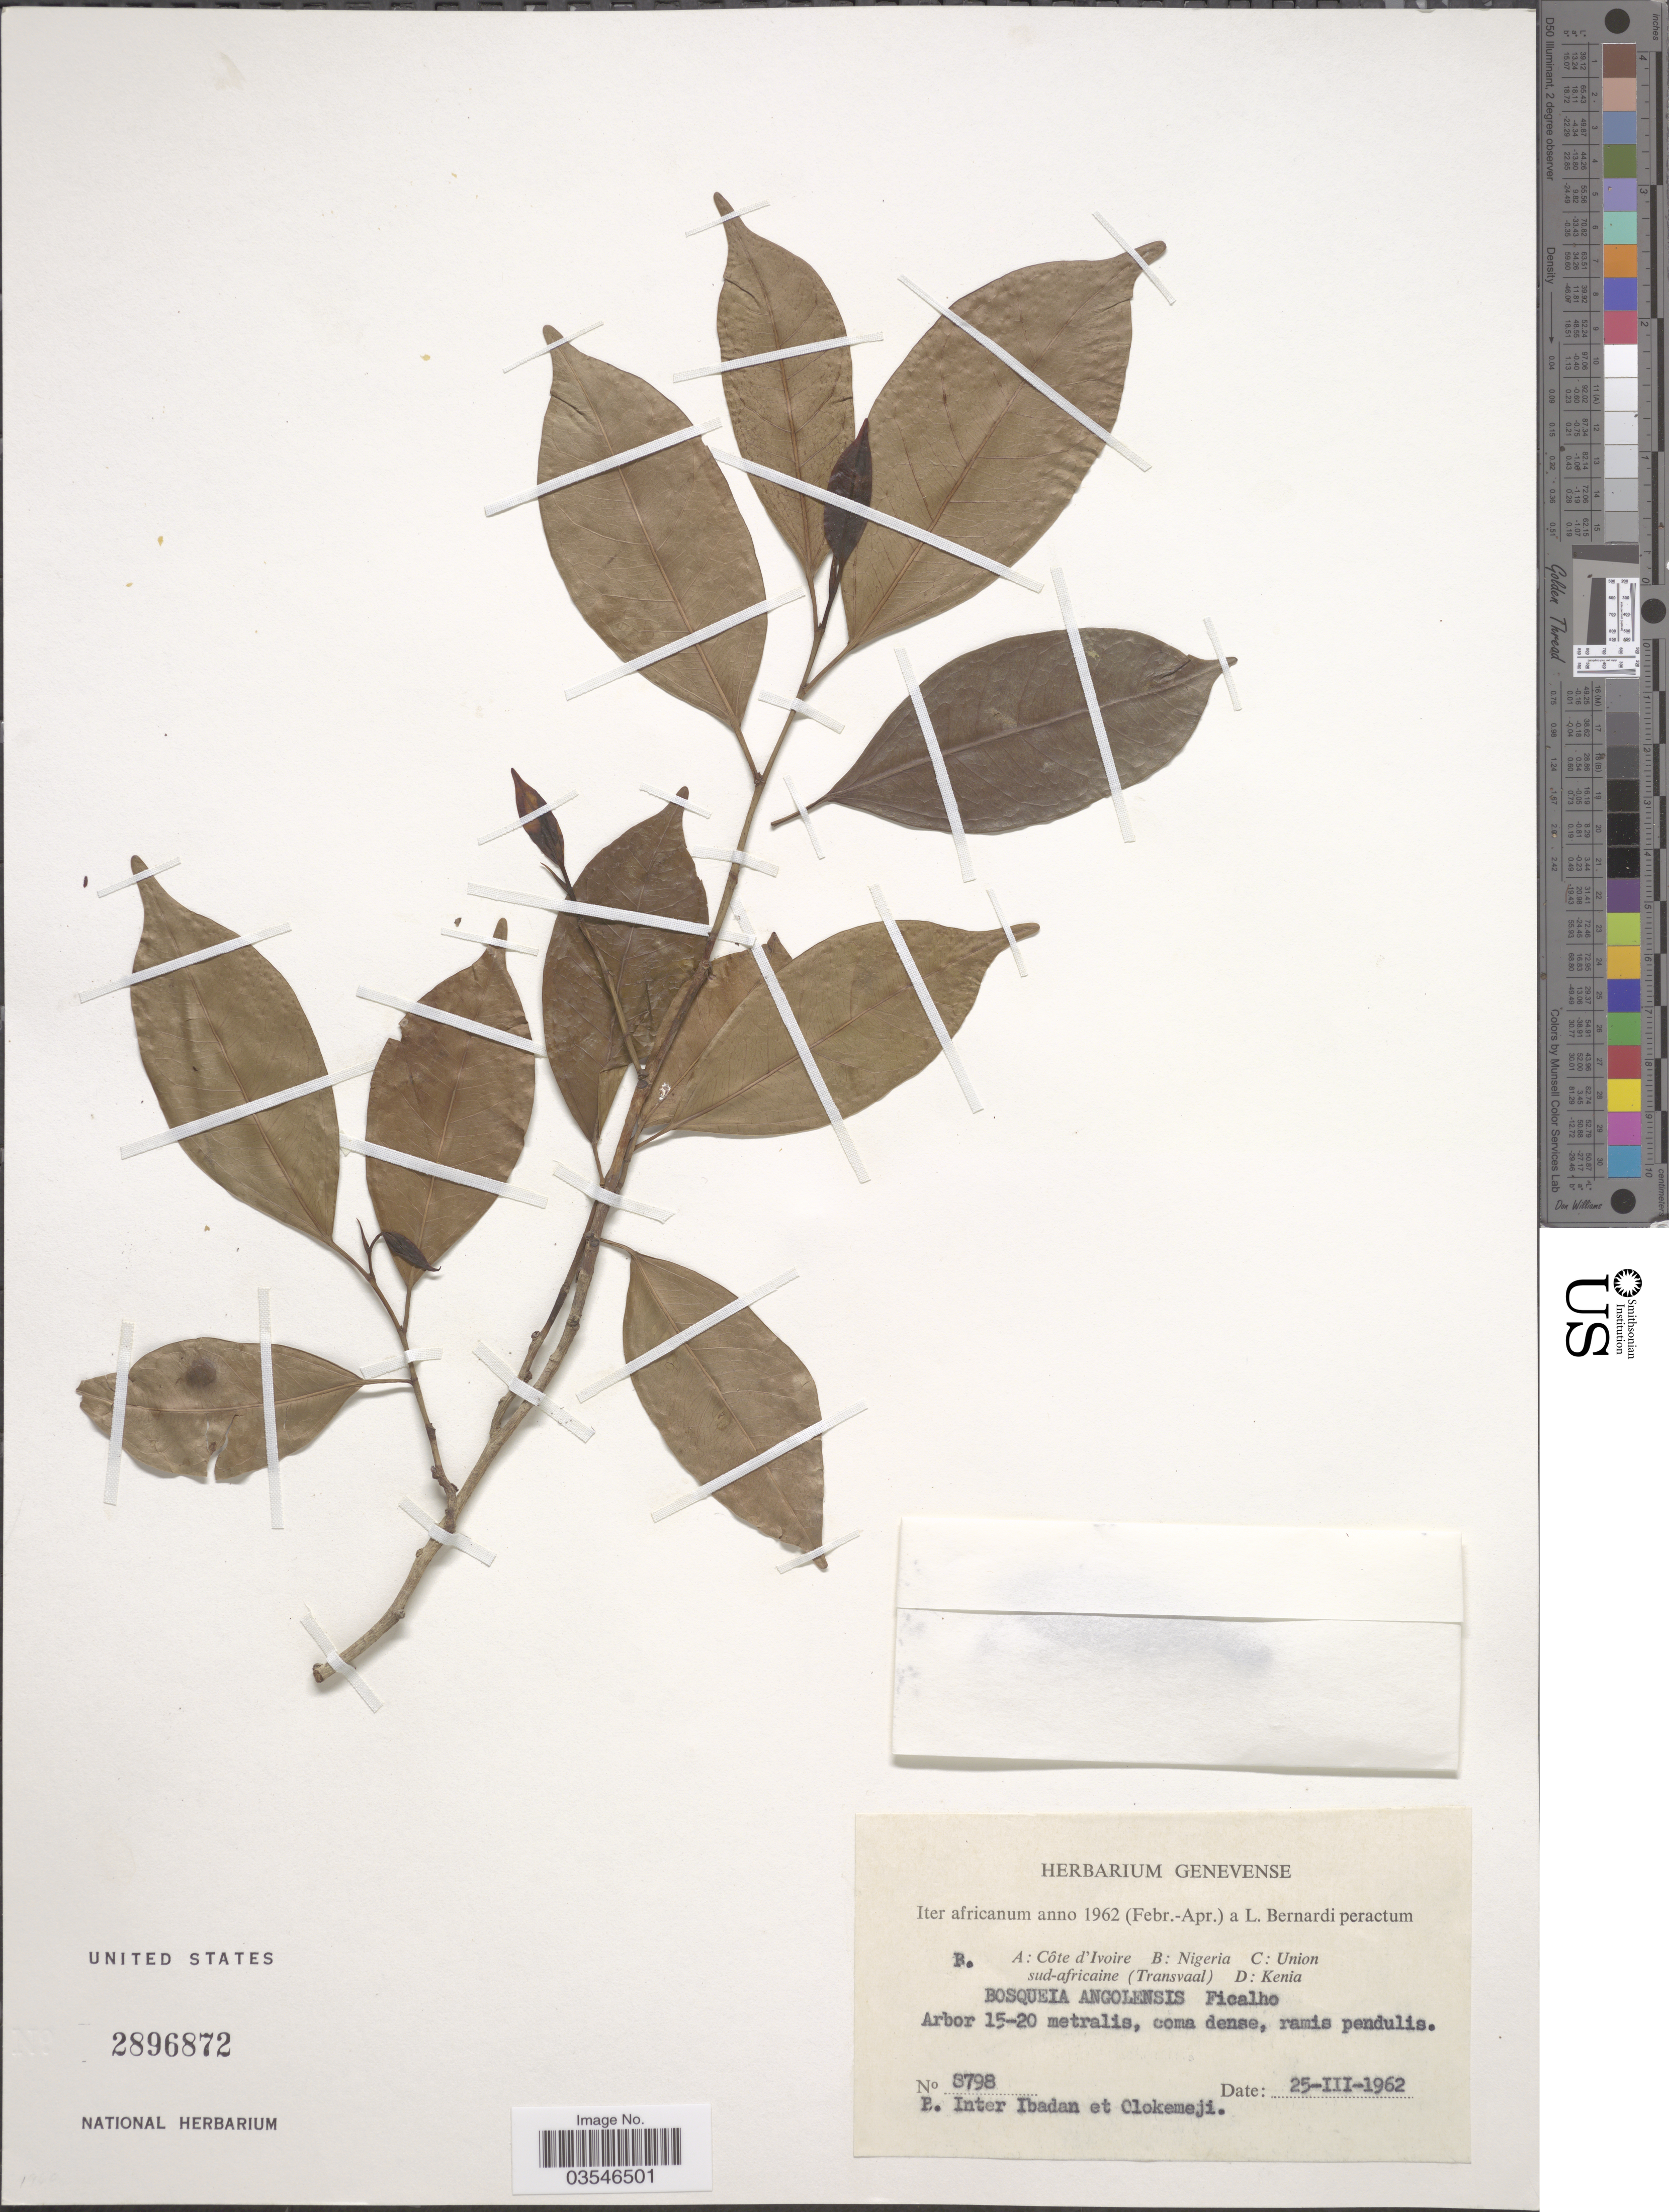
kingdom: Plantae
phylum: Tracheophyta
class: Magnoliopsida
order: Rosales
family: Moraceae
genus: Trilepisium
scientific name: Trilepisium madagascariense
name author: DC.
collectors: L. Bernardi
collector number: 8798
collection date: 1962-03-25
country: Nigeria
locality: Iter africanum. Inter Ibadan et Olokemeji.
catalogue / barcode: US 2896872